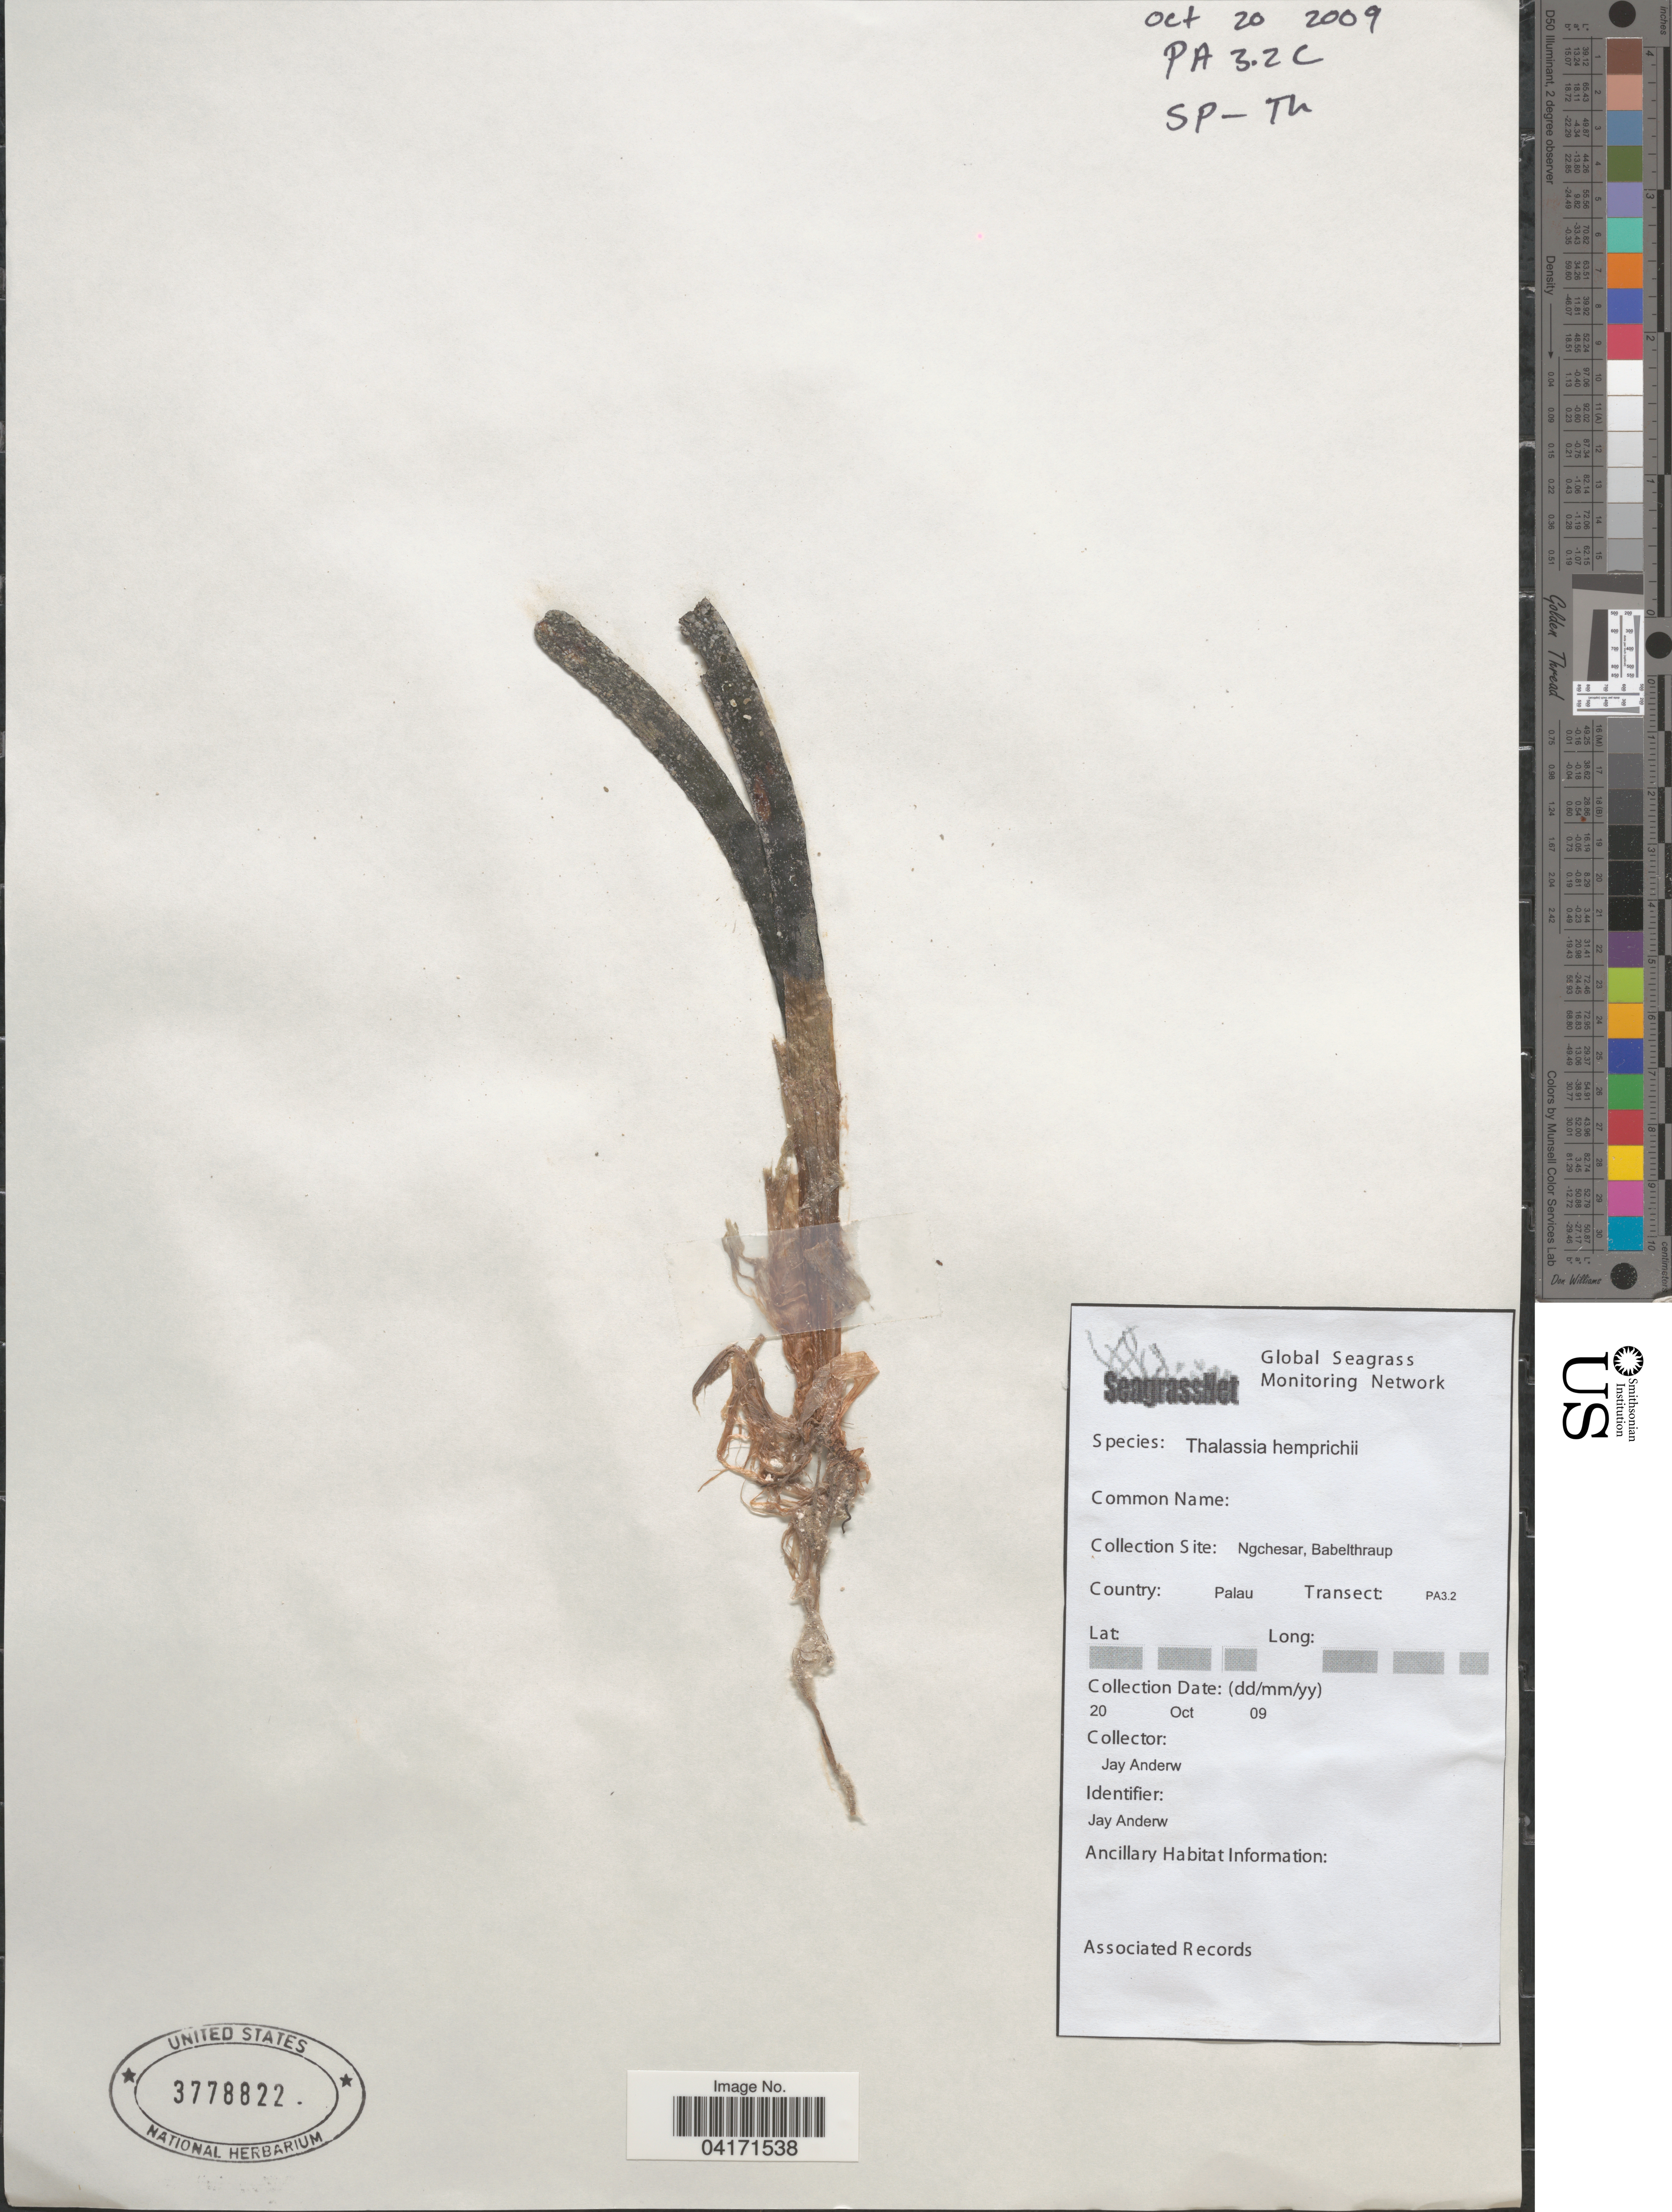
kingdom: Plantae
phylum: Tracheophyta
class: Liliopsida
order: Alismatales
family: Hydrocharitaceae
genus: Thalassia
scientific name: Thalassia hemprichii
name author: Asch.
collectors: J. Anderw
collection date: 2009-10-20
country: Palau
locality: PA 3.2 C. Ngchesar, Babelthraup. Palau. Transect: PA3.2.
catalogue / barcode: US 3778822